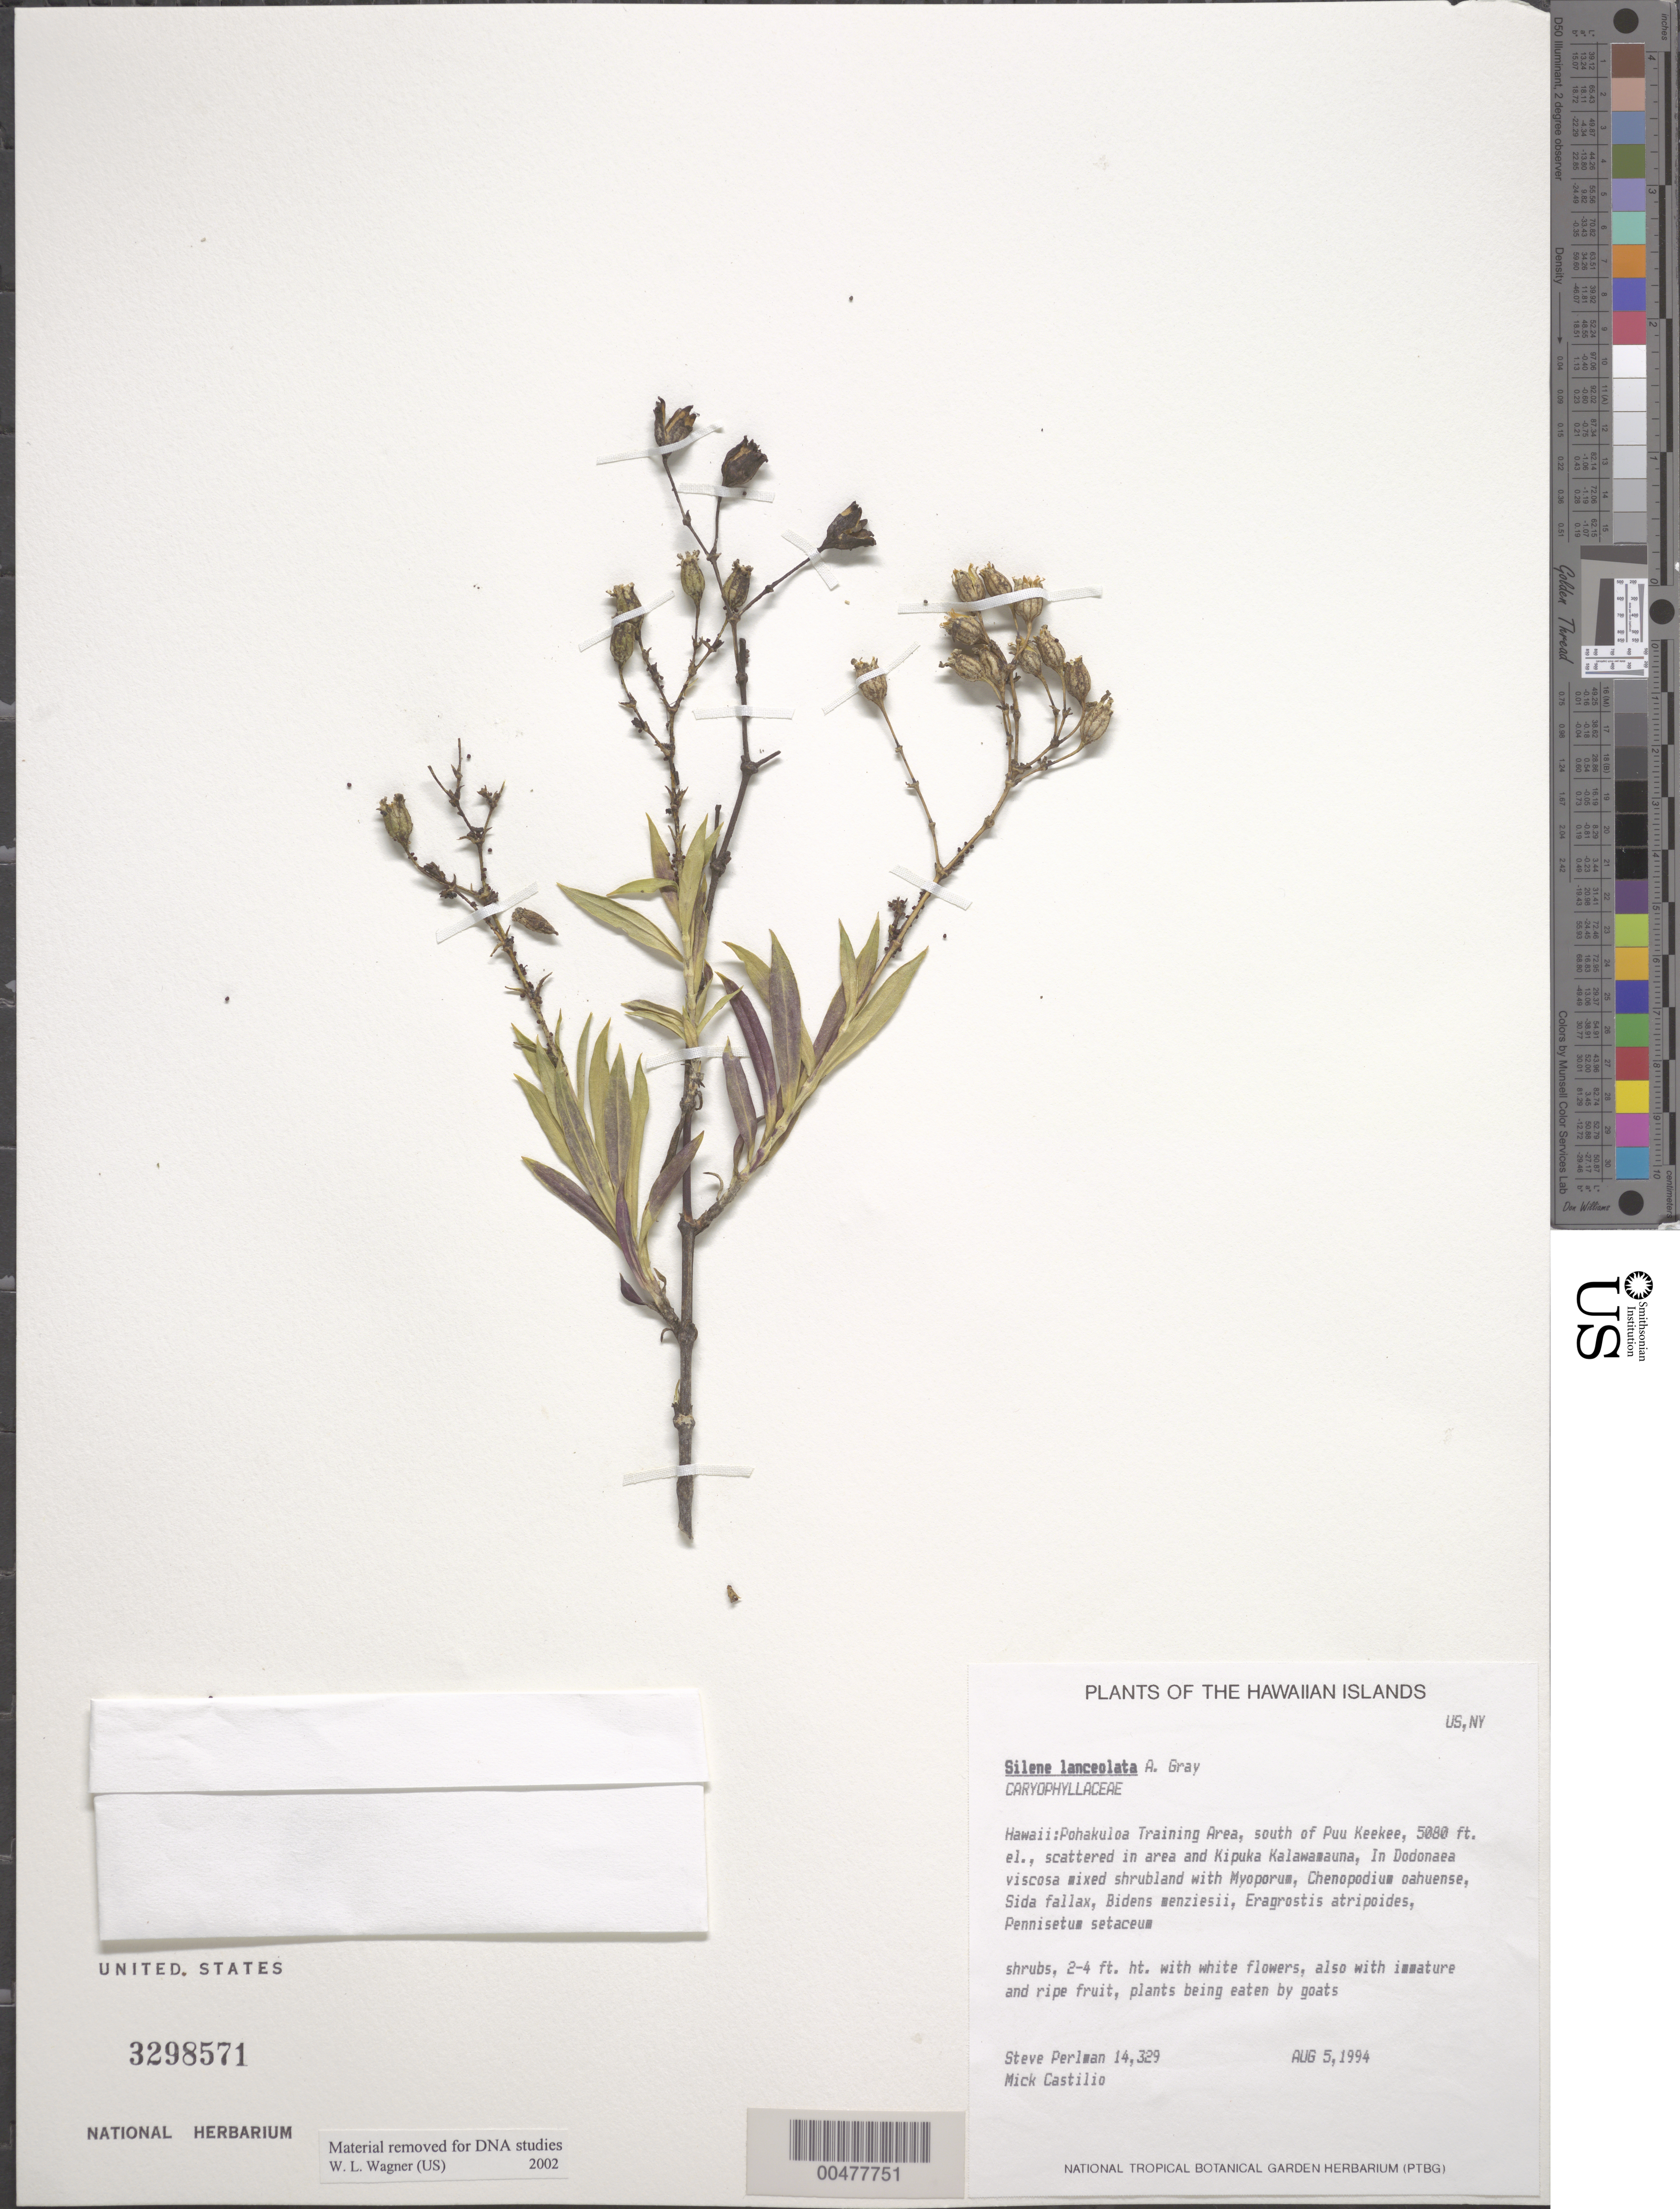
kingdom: Plantae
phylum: Tracheophyta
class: Magnoliopsida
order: Caryophyllales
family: Caryophyllaceae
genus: Silene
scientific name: Silene lanceolata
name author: A. Gray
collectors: S. P. Perlman & M. Castilio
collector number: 14329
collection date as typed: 5 Aug 1994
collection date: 1994-08-05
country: United States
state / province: Hawaii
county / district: Hawaii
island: Hawaii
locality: Pohakuloa Training Area, S of Puu Keekee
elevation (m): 1548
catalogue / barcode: US 3298571